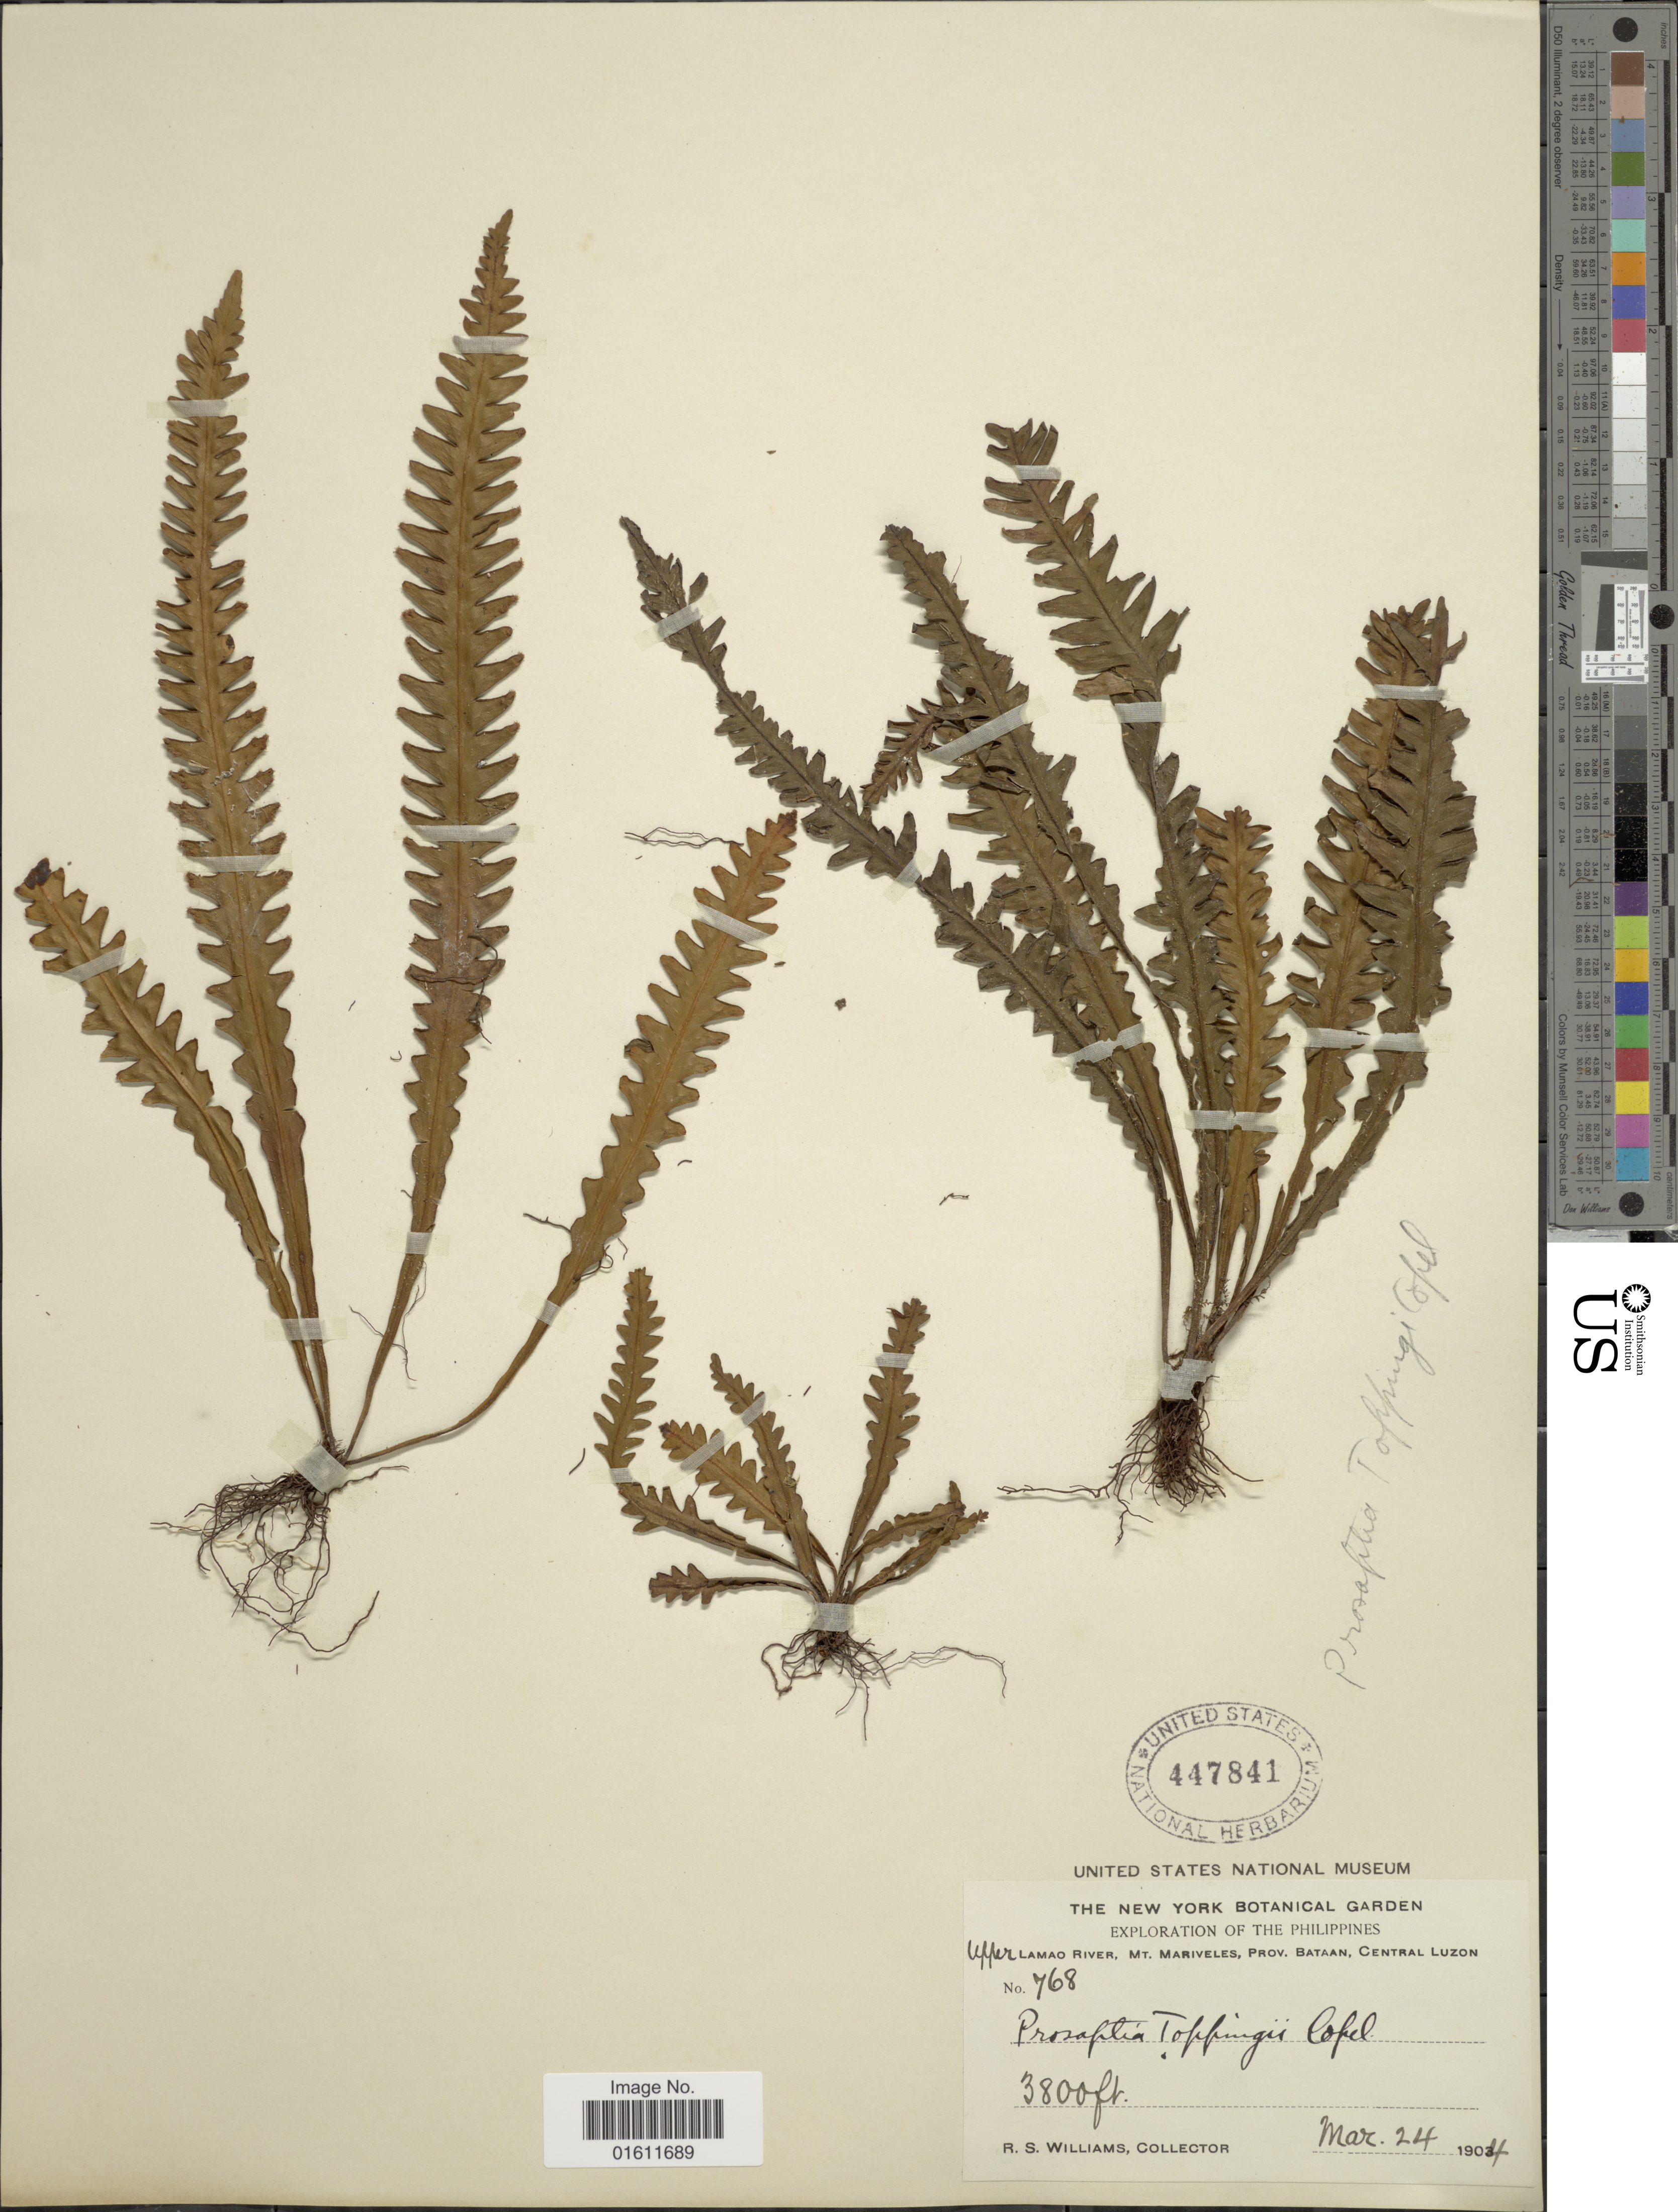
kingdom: Plantae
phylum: Tracheophyta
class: Polypodiopsida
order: Polypodiales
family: Polypodiaceae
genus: Prosaptia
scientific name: Prosaptia toppingii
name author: Copel.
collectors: R. S. Williams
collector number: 768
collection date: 1904-03-24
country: Philippines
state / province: Central Luzon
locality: Upper Lamao River, Mt. Mariveles, Prov. Bataan.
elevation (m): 1158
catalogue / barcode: US 447841